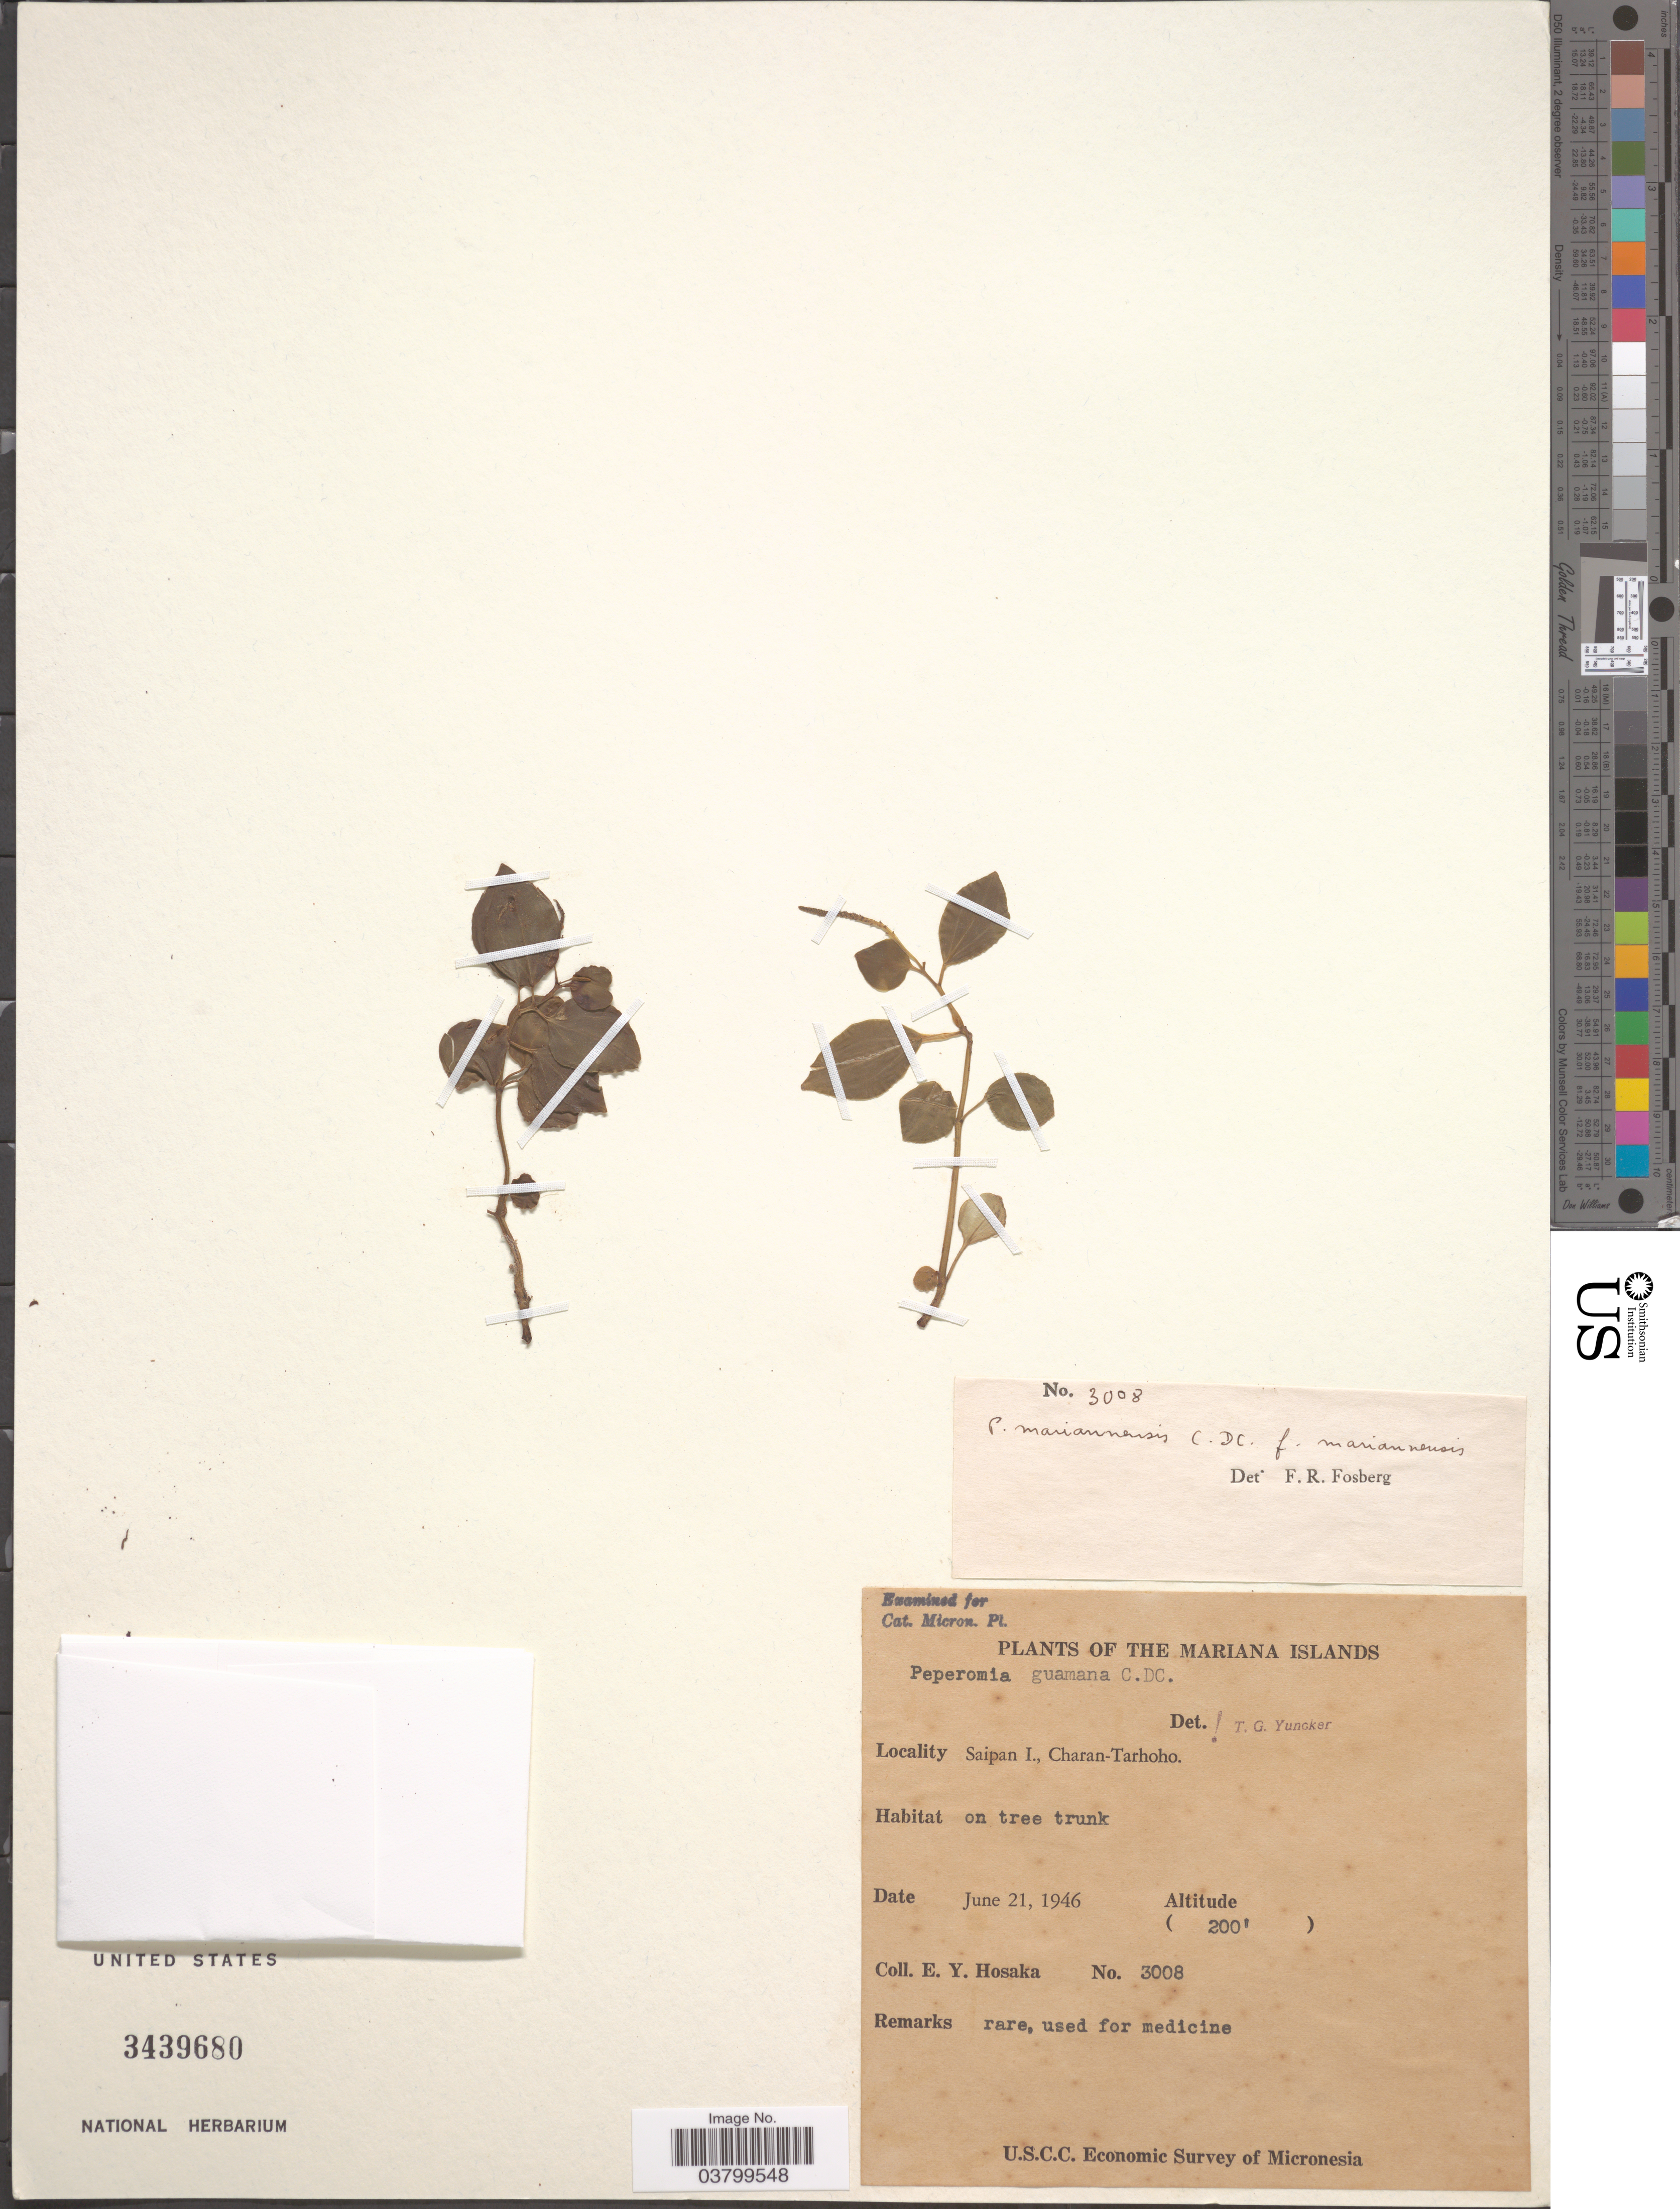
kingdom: Plantae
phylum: Tracheophyta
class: Magnoliopsida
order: Piperales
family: Piperaceae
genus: Peperomia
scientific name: Peperomia mariannensis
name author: C. DC.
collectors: E. Y. Hosaka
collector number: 3008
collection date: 1946-06-21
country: Northern Mariana Islands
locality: The Mariana Islands. Saipan I., Charan-Tarhoho.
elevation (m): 61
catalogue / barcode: US 3439680